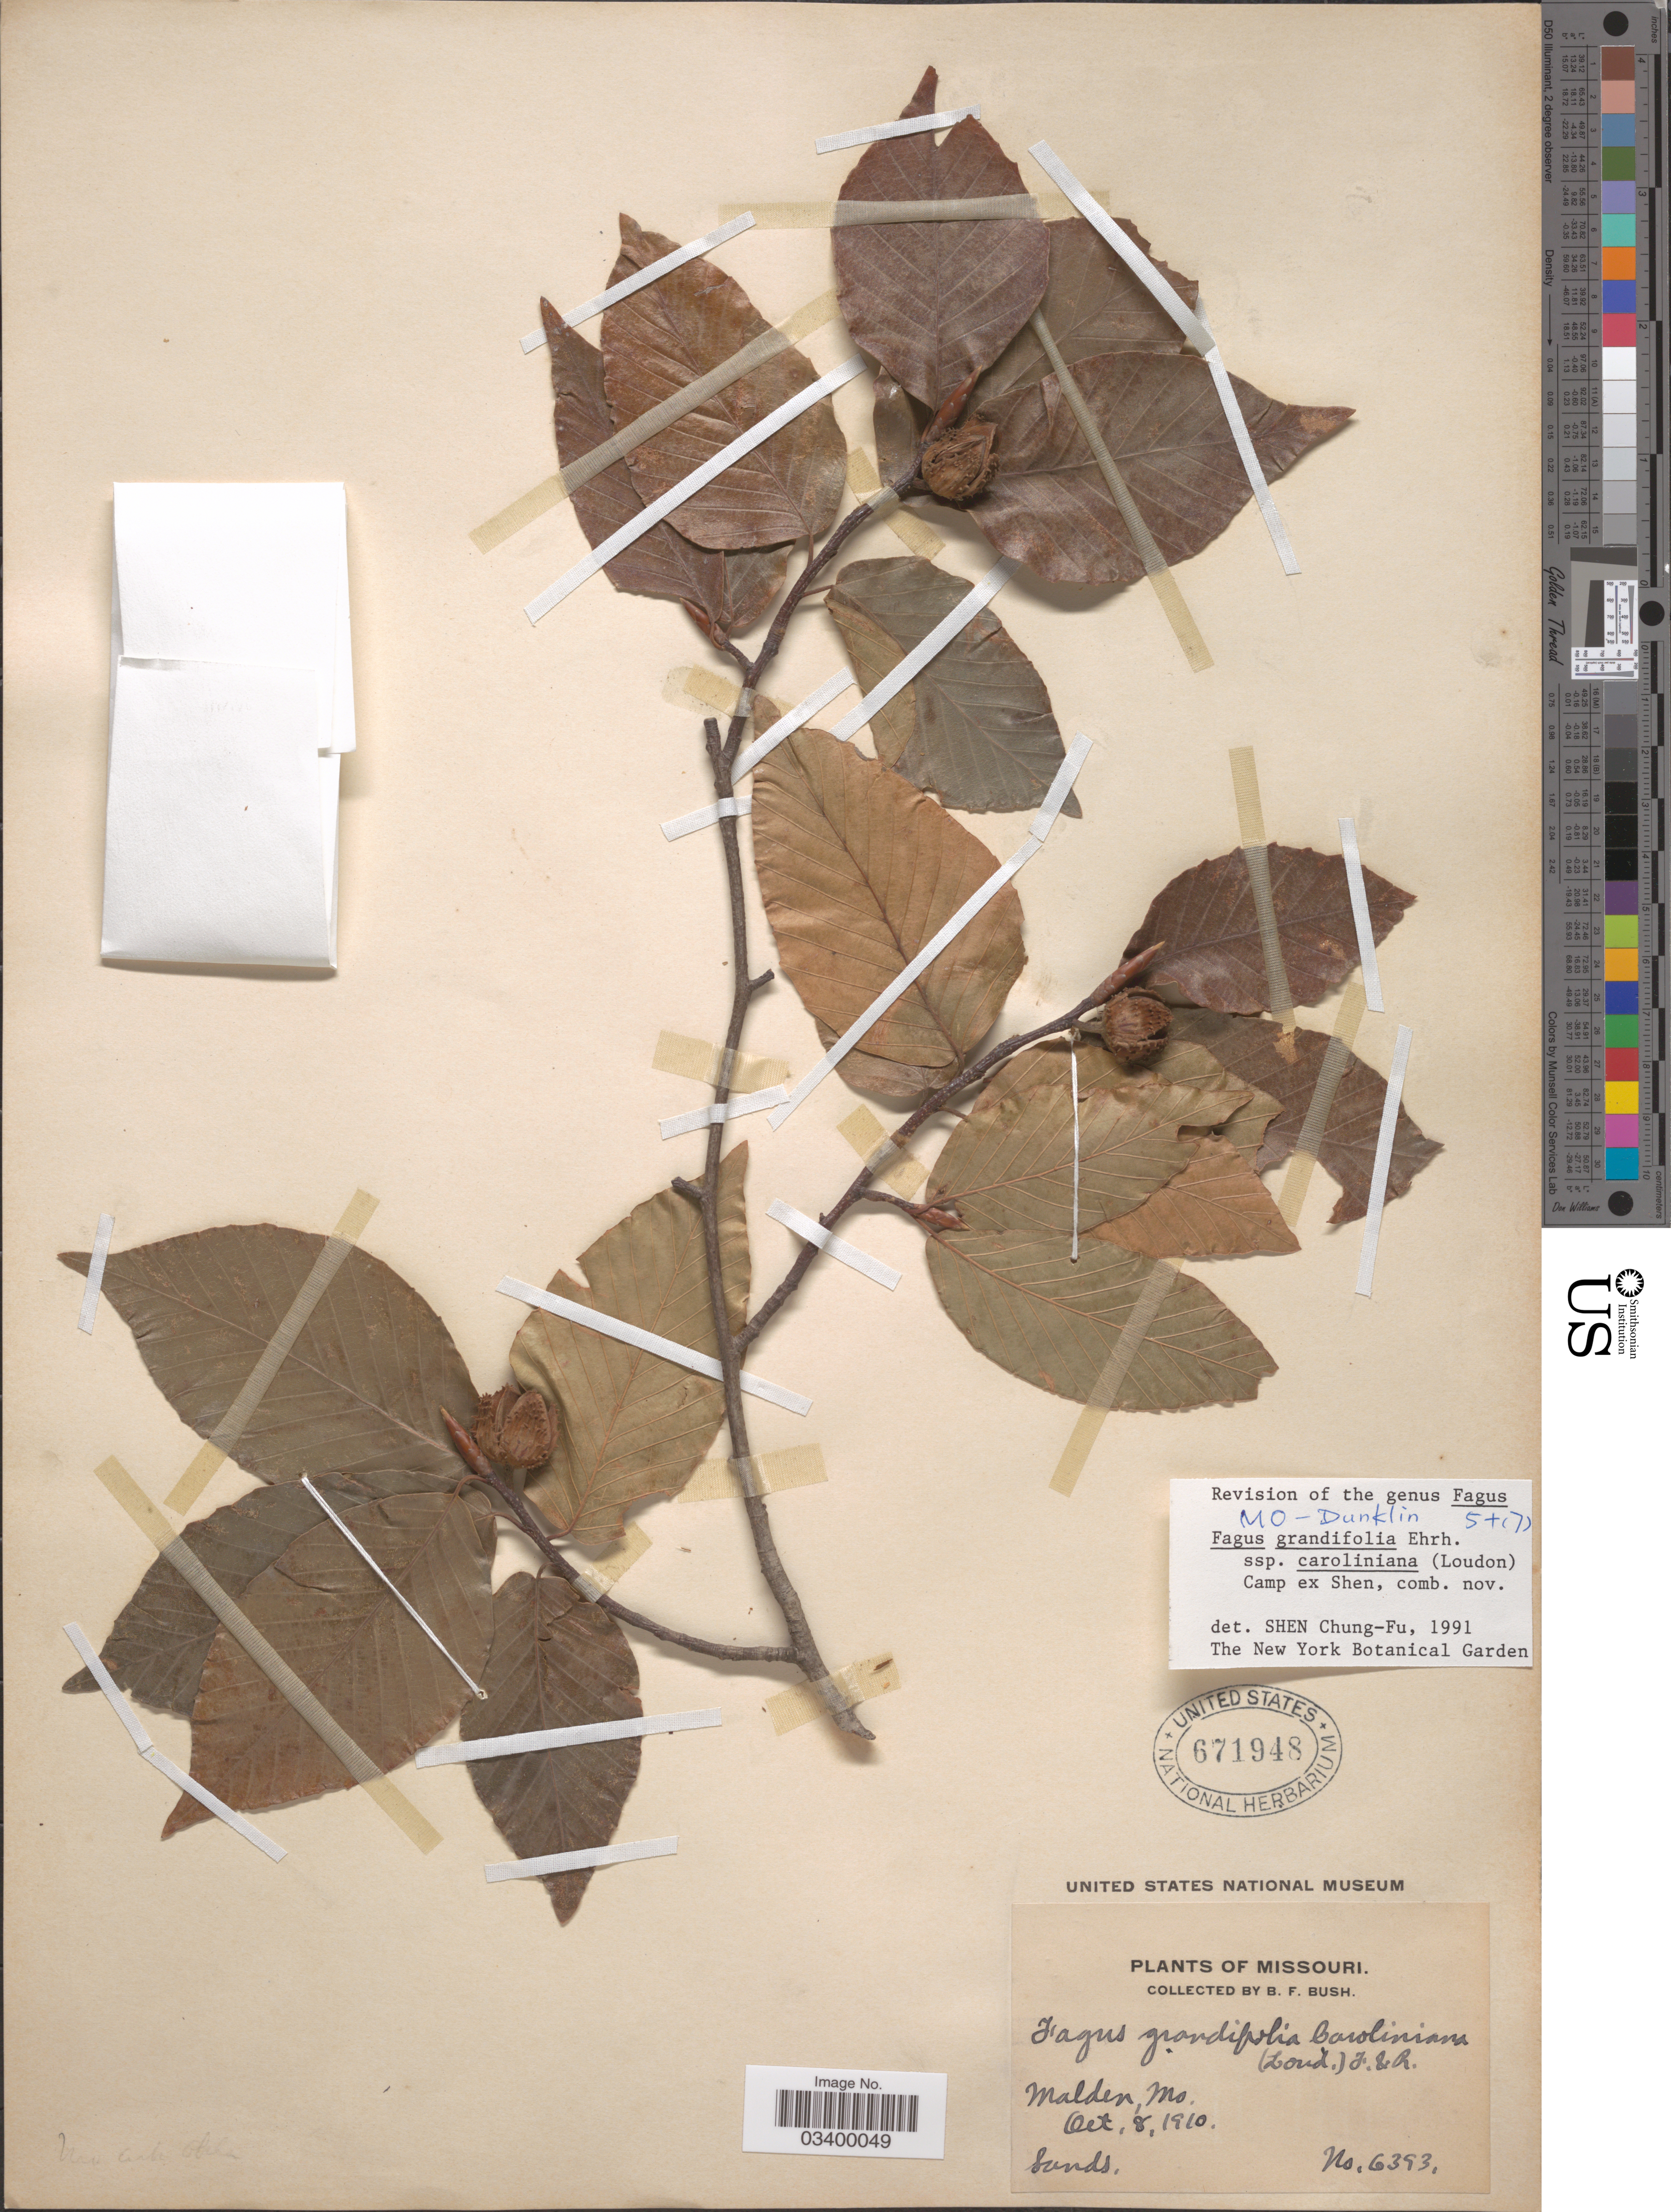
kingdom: Plantae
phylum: Tracheophyta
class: Magnoliopsida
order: Fagales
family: Fagaceae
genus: Fagus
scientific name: Fagus grandifolia subsp. caroliniana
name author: (Loudon) Fernald & Rehder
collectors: B. F. Bush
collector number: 6393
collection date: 1910-10-08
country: United States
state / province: Missouri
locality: Malden.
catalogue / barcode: US 671948